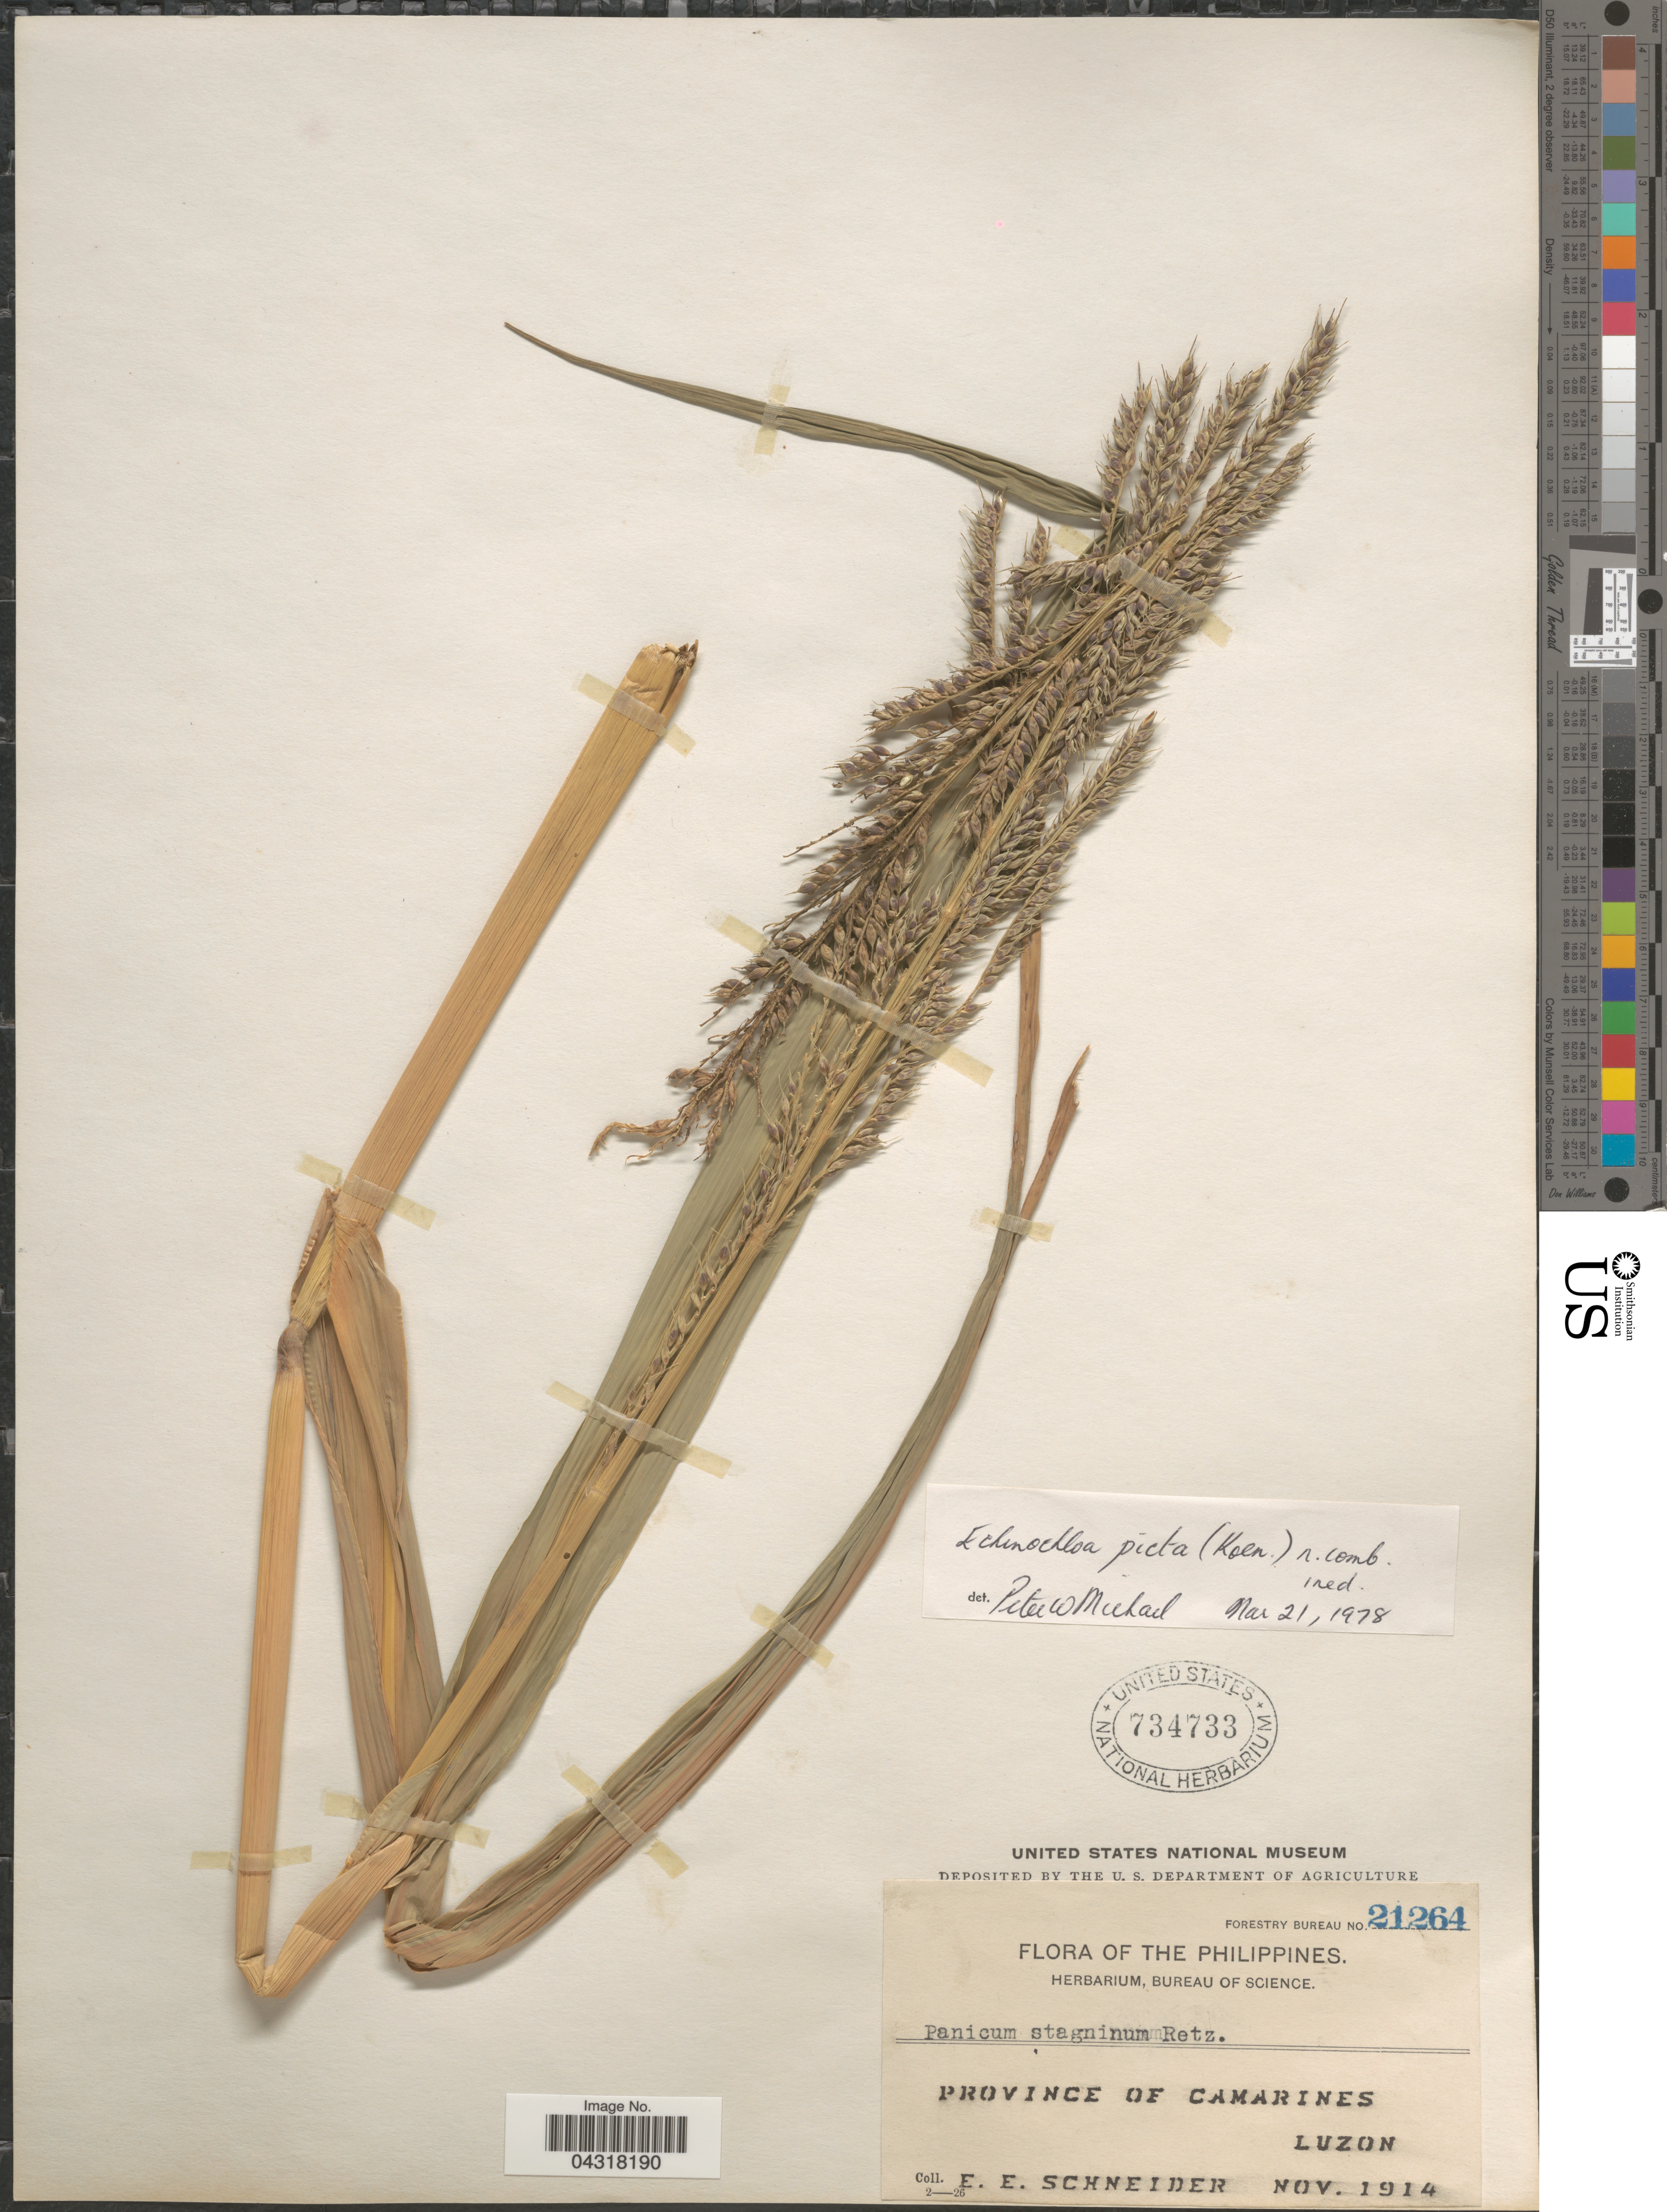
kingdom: Plantae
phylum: Tracheophyta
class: Liliopsida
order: Poales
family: Poaceae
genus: Echinochloa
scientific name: Echinochloa picta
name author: (K.D. Koenig) Michael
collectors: E. E. Schneider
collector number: Forestry Bureau 21264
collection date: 1914-11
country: Philippines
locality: Province of Camerines. Luzon.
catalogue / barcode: US 734733